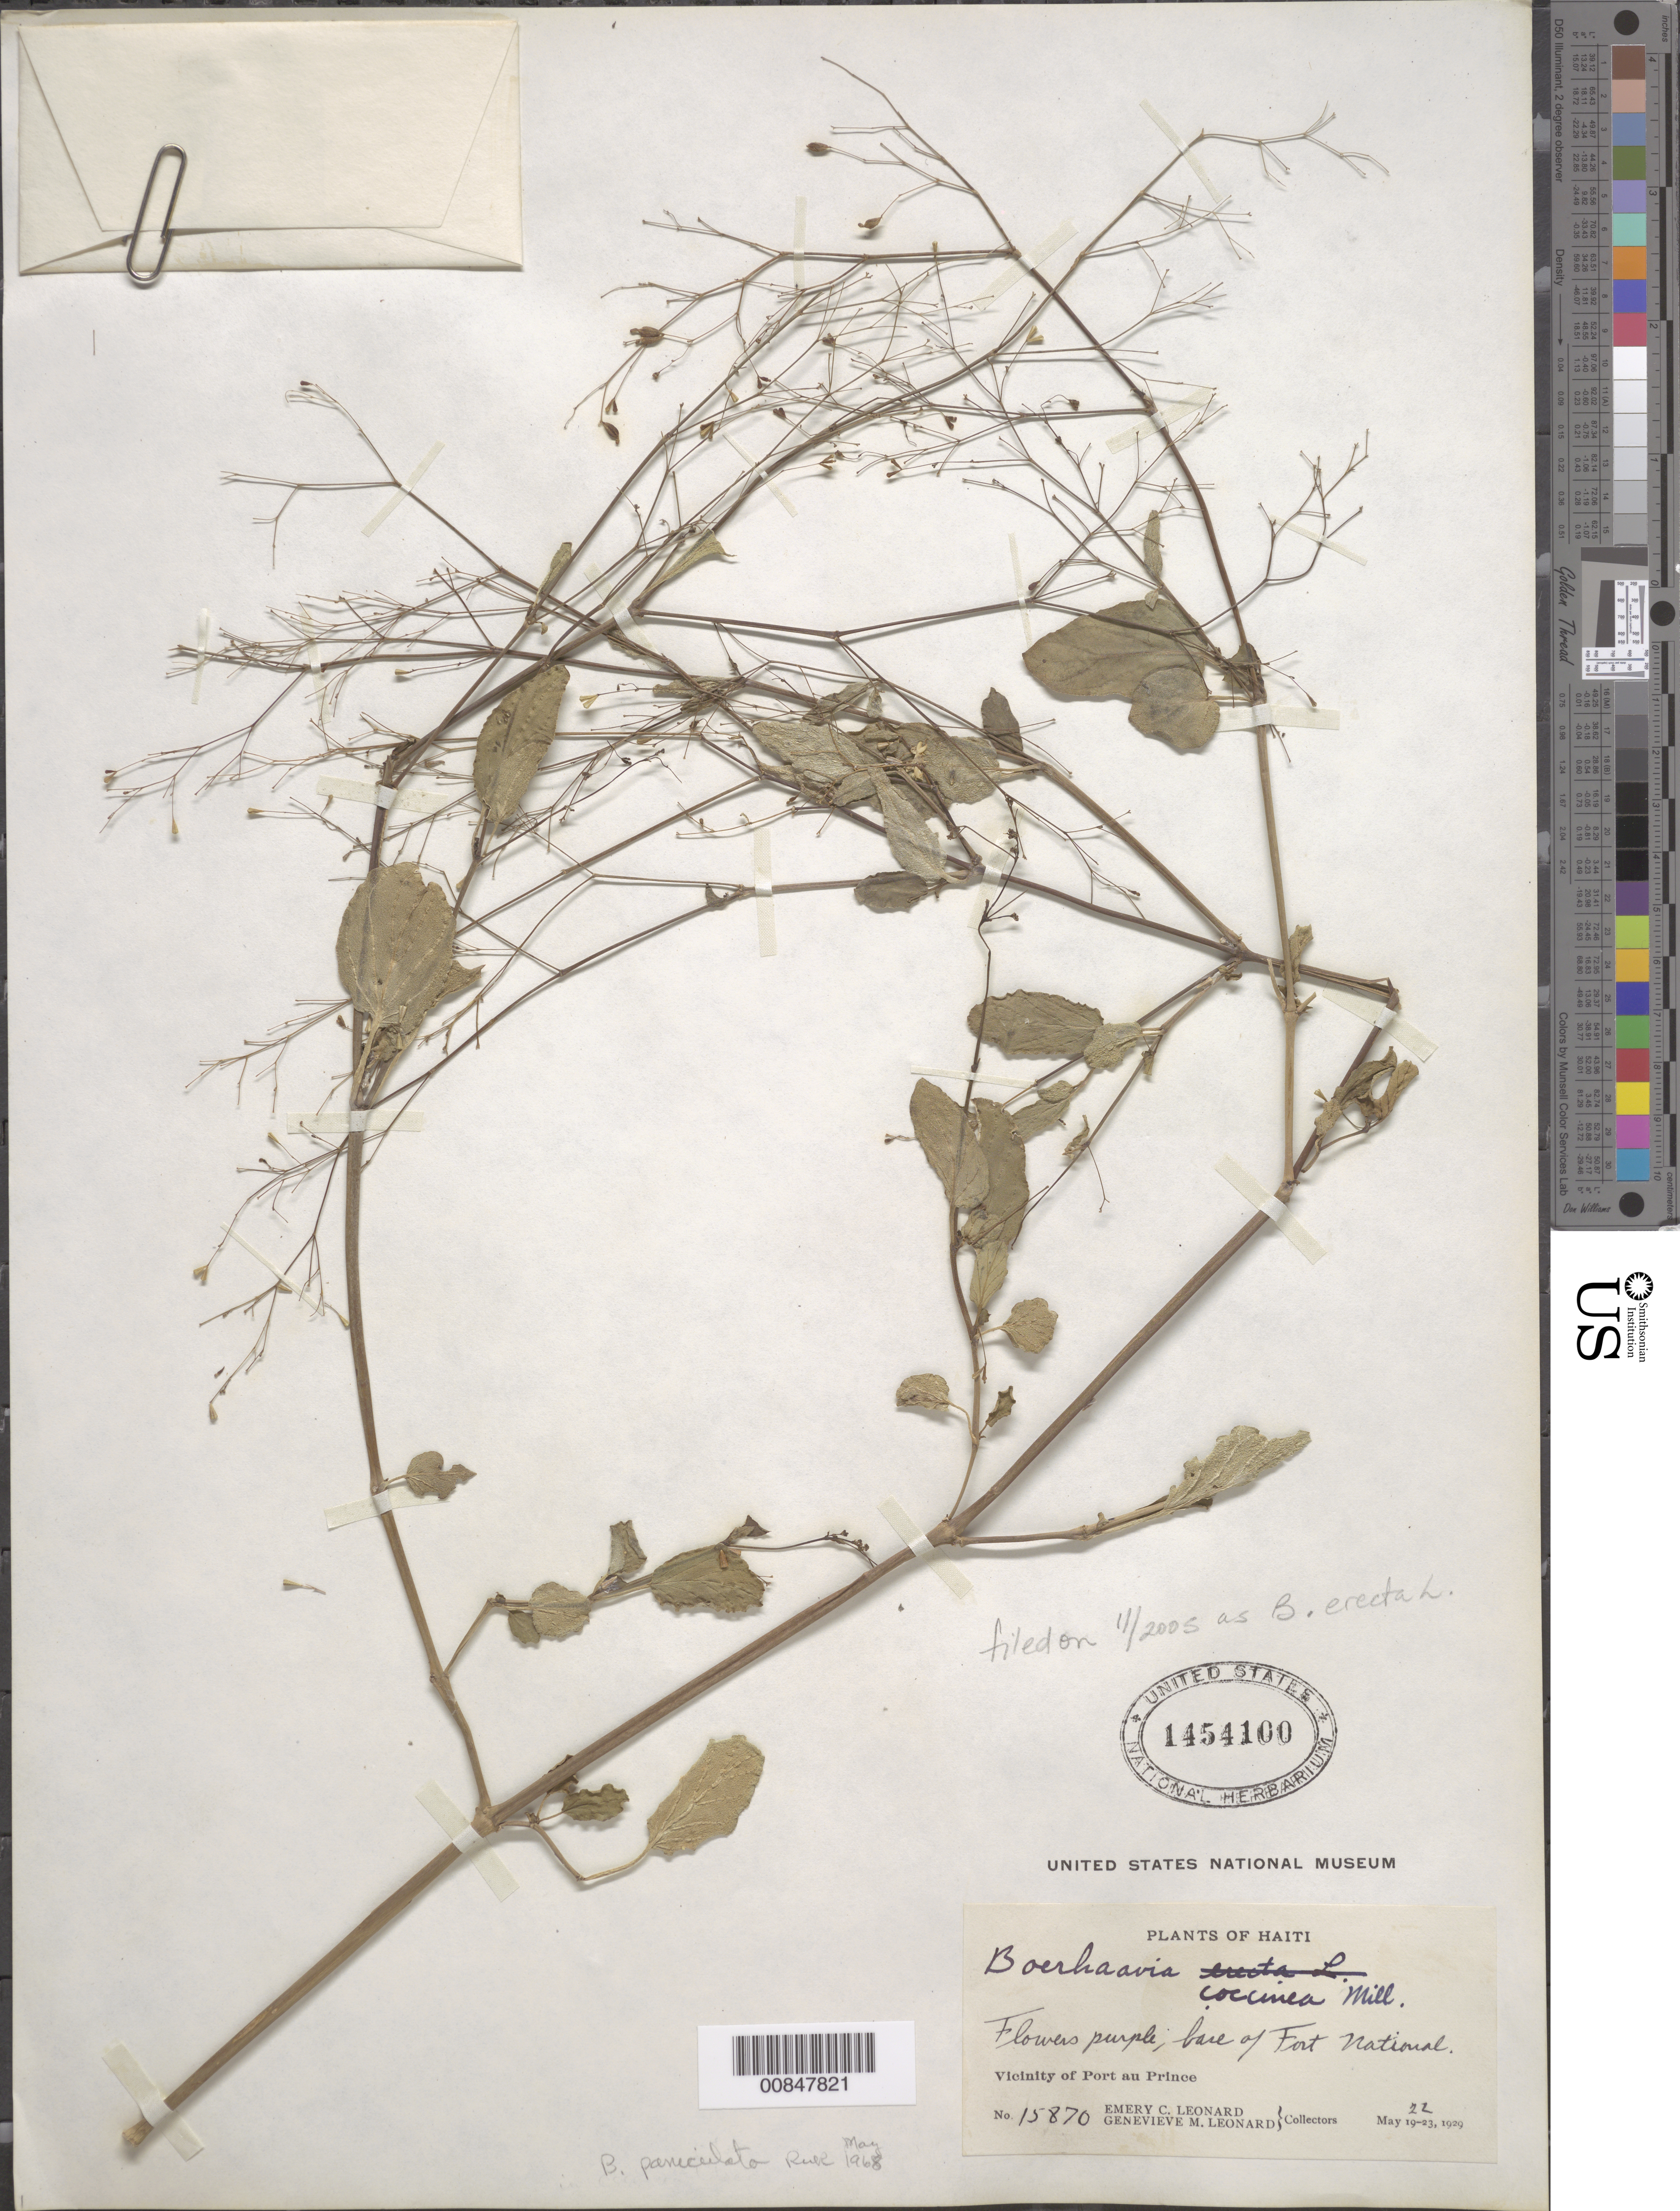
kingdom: Plantae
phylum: Tracheophyta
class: Magnoliopsida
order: Caryophyllales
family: Nyctaginaceae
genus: Boerhavia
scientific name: Boerhavia erecta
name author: L.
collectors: E. C. Leonard & G. M. Leonard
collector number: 15870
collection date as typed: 22 May 1929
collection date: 1929-05-22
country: Haiti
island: Hispaniola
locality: Vicinity of Port au Prince. Base of Fort National.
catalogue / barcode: US 1454100